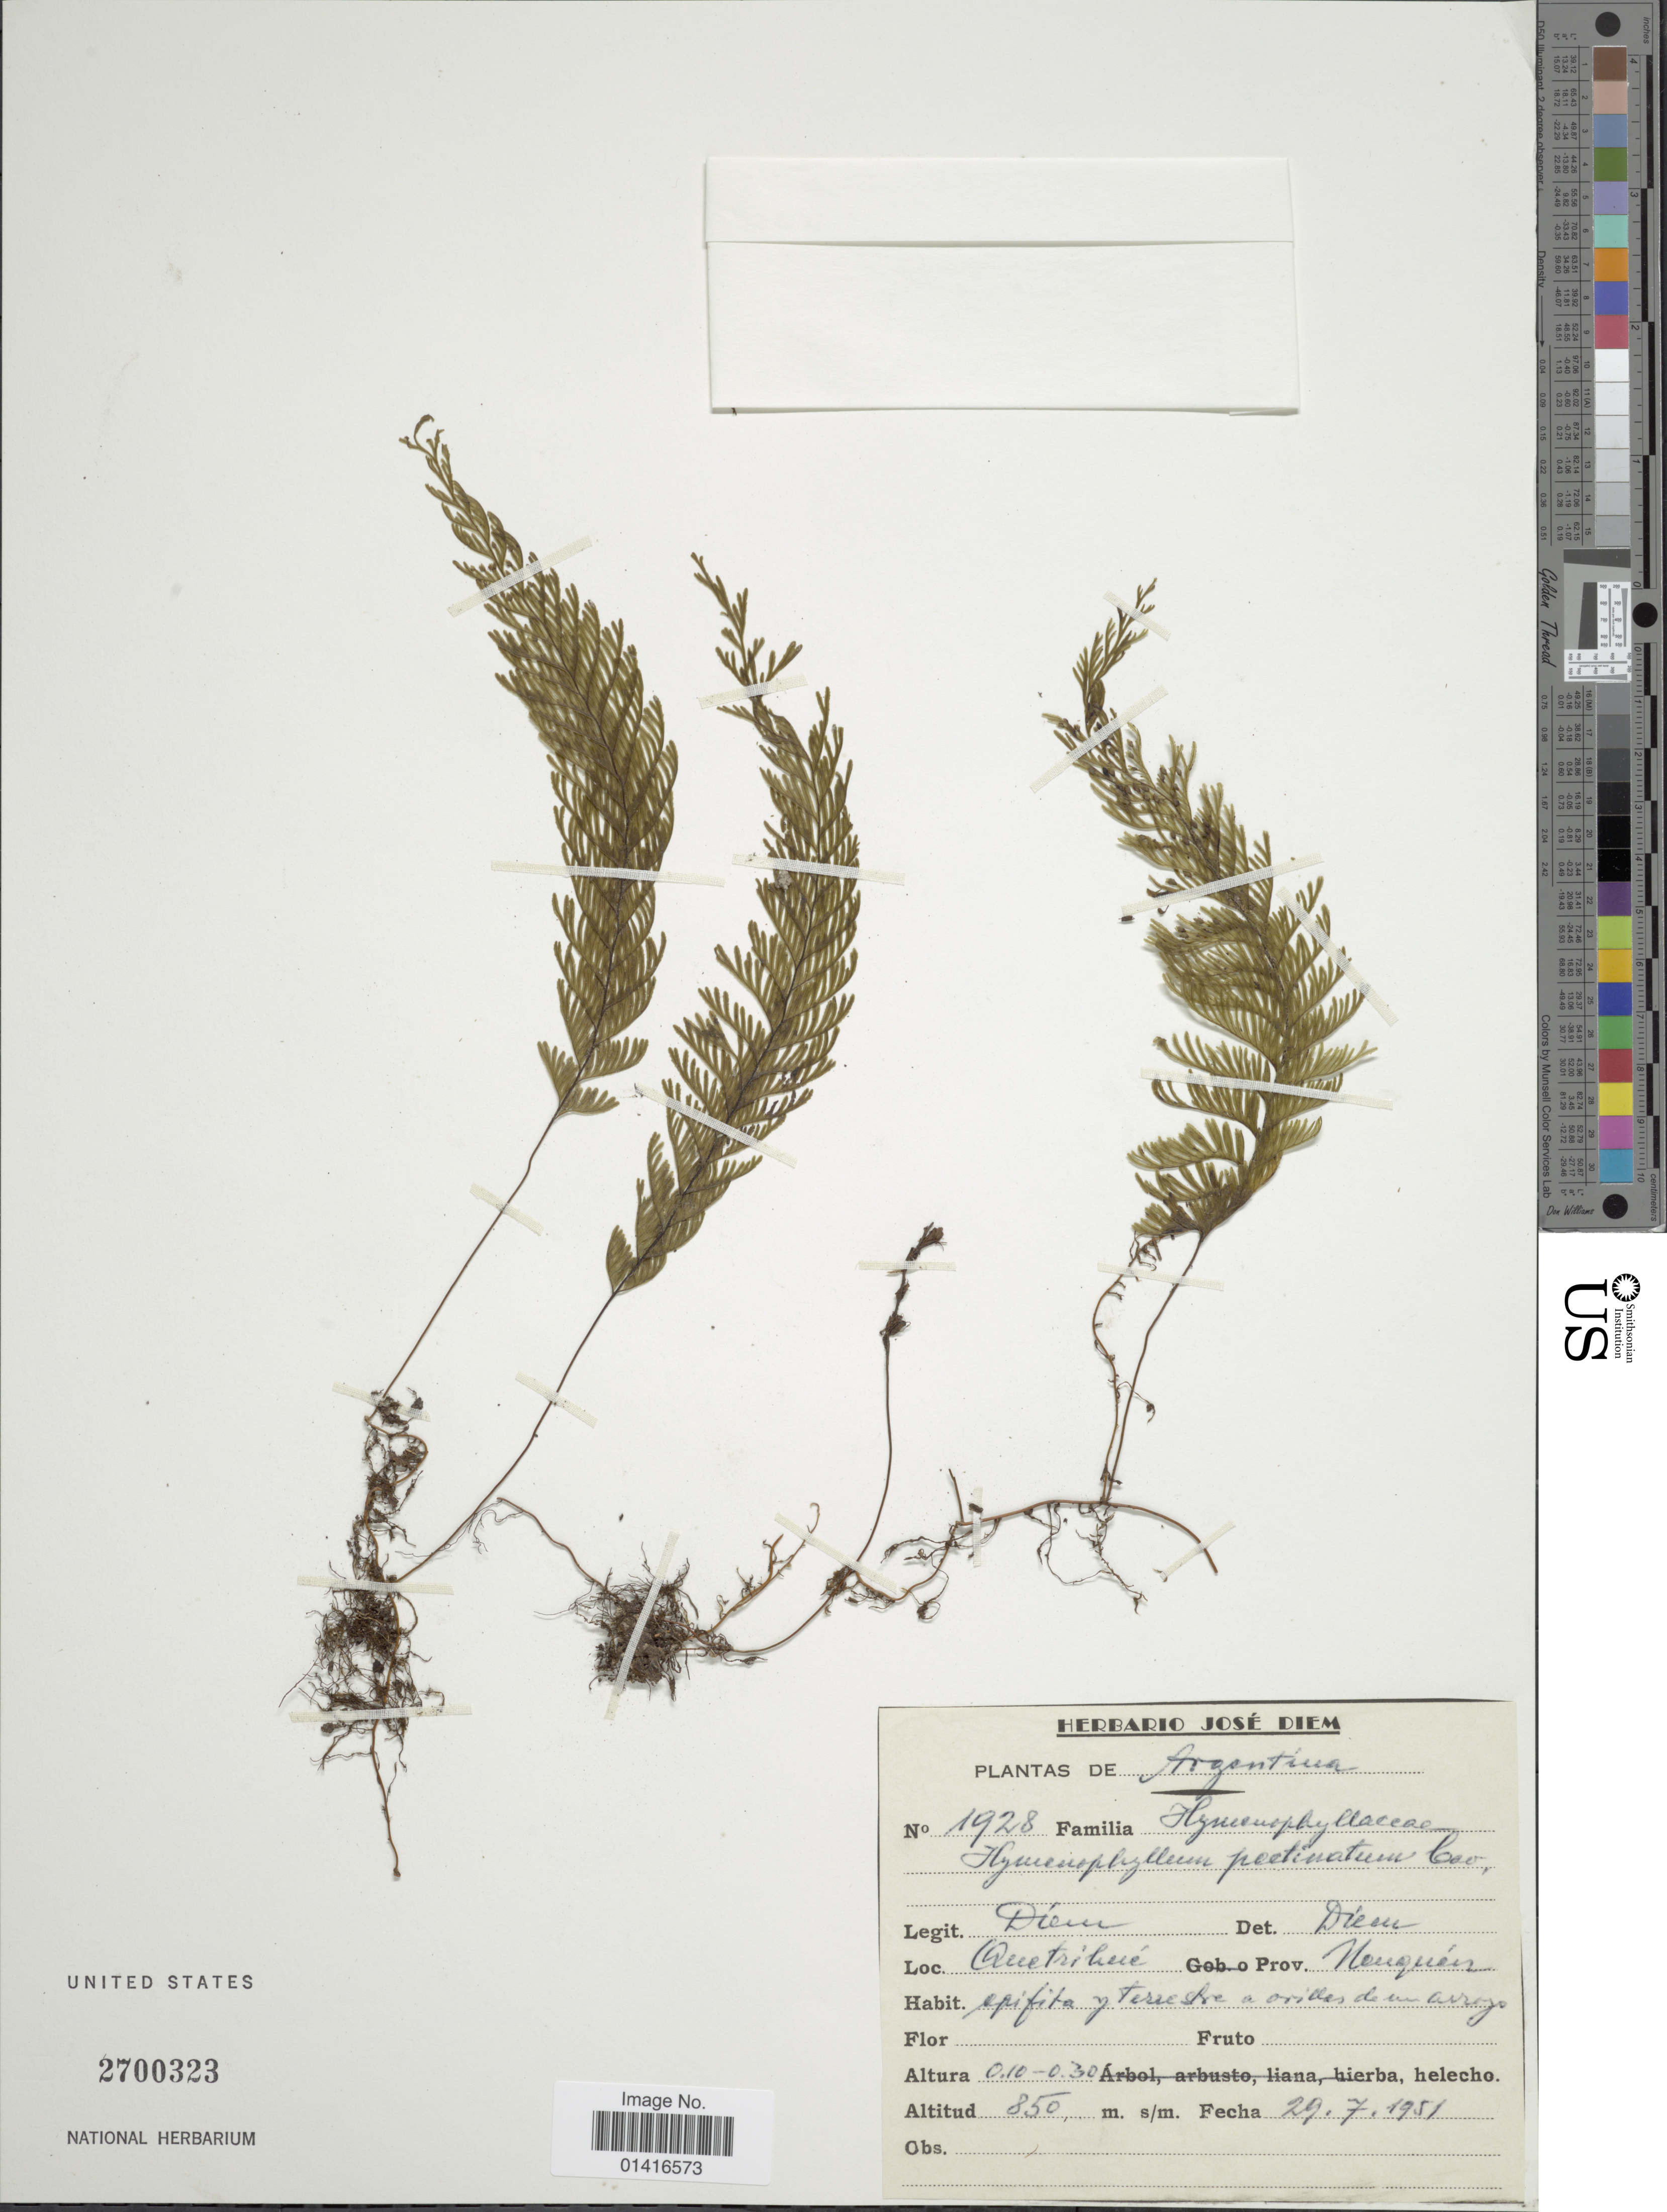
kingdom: Plantae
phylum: Tracheophyta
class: Polypodiopsida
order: Hymenophyllales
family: Hymenophyllaceae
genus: Hymenophyllum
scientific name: Hymenophyllum pectinatum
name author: Cav.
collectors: T. Pederson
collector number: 1928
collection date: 1951-09-27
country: Argentina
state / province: Neuquen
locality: Quetrihué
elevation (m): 850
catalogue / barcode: US 2700323